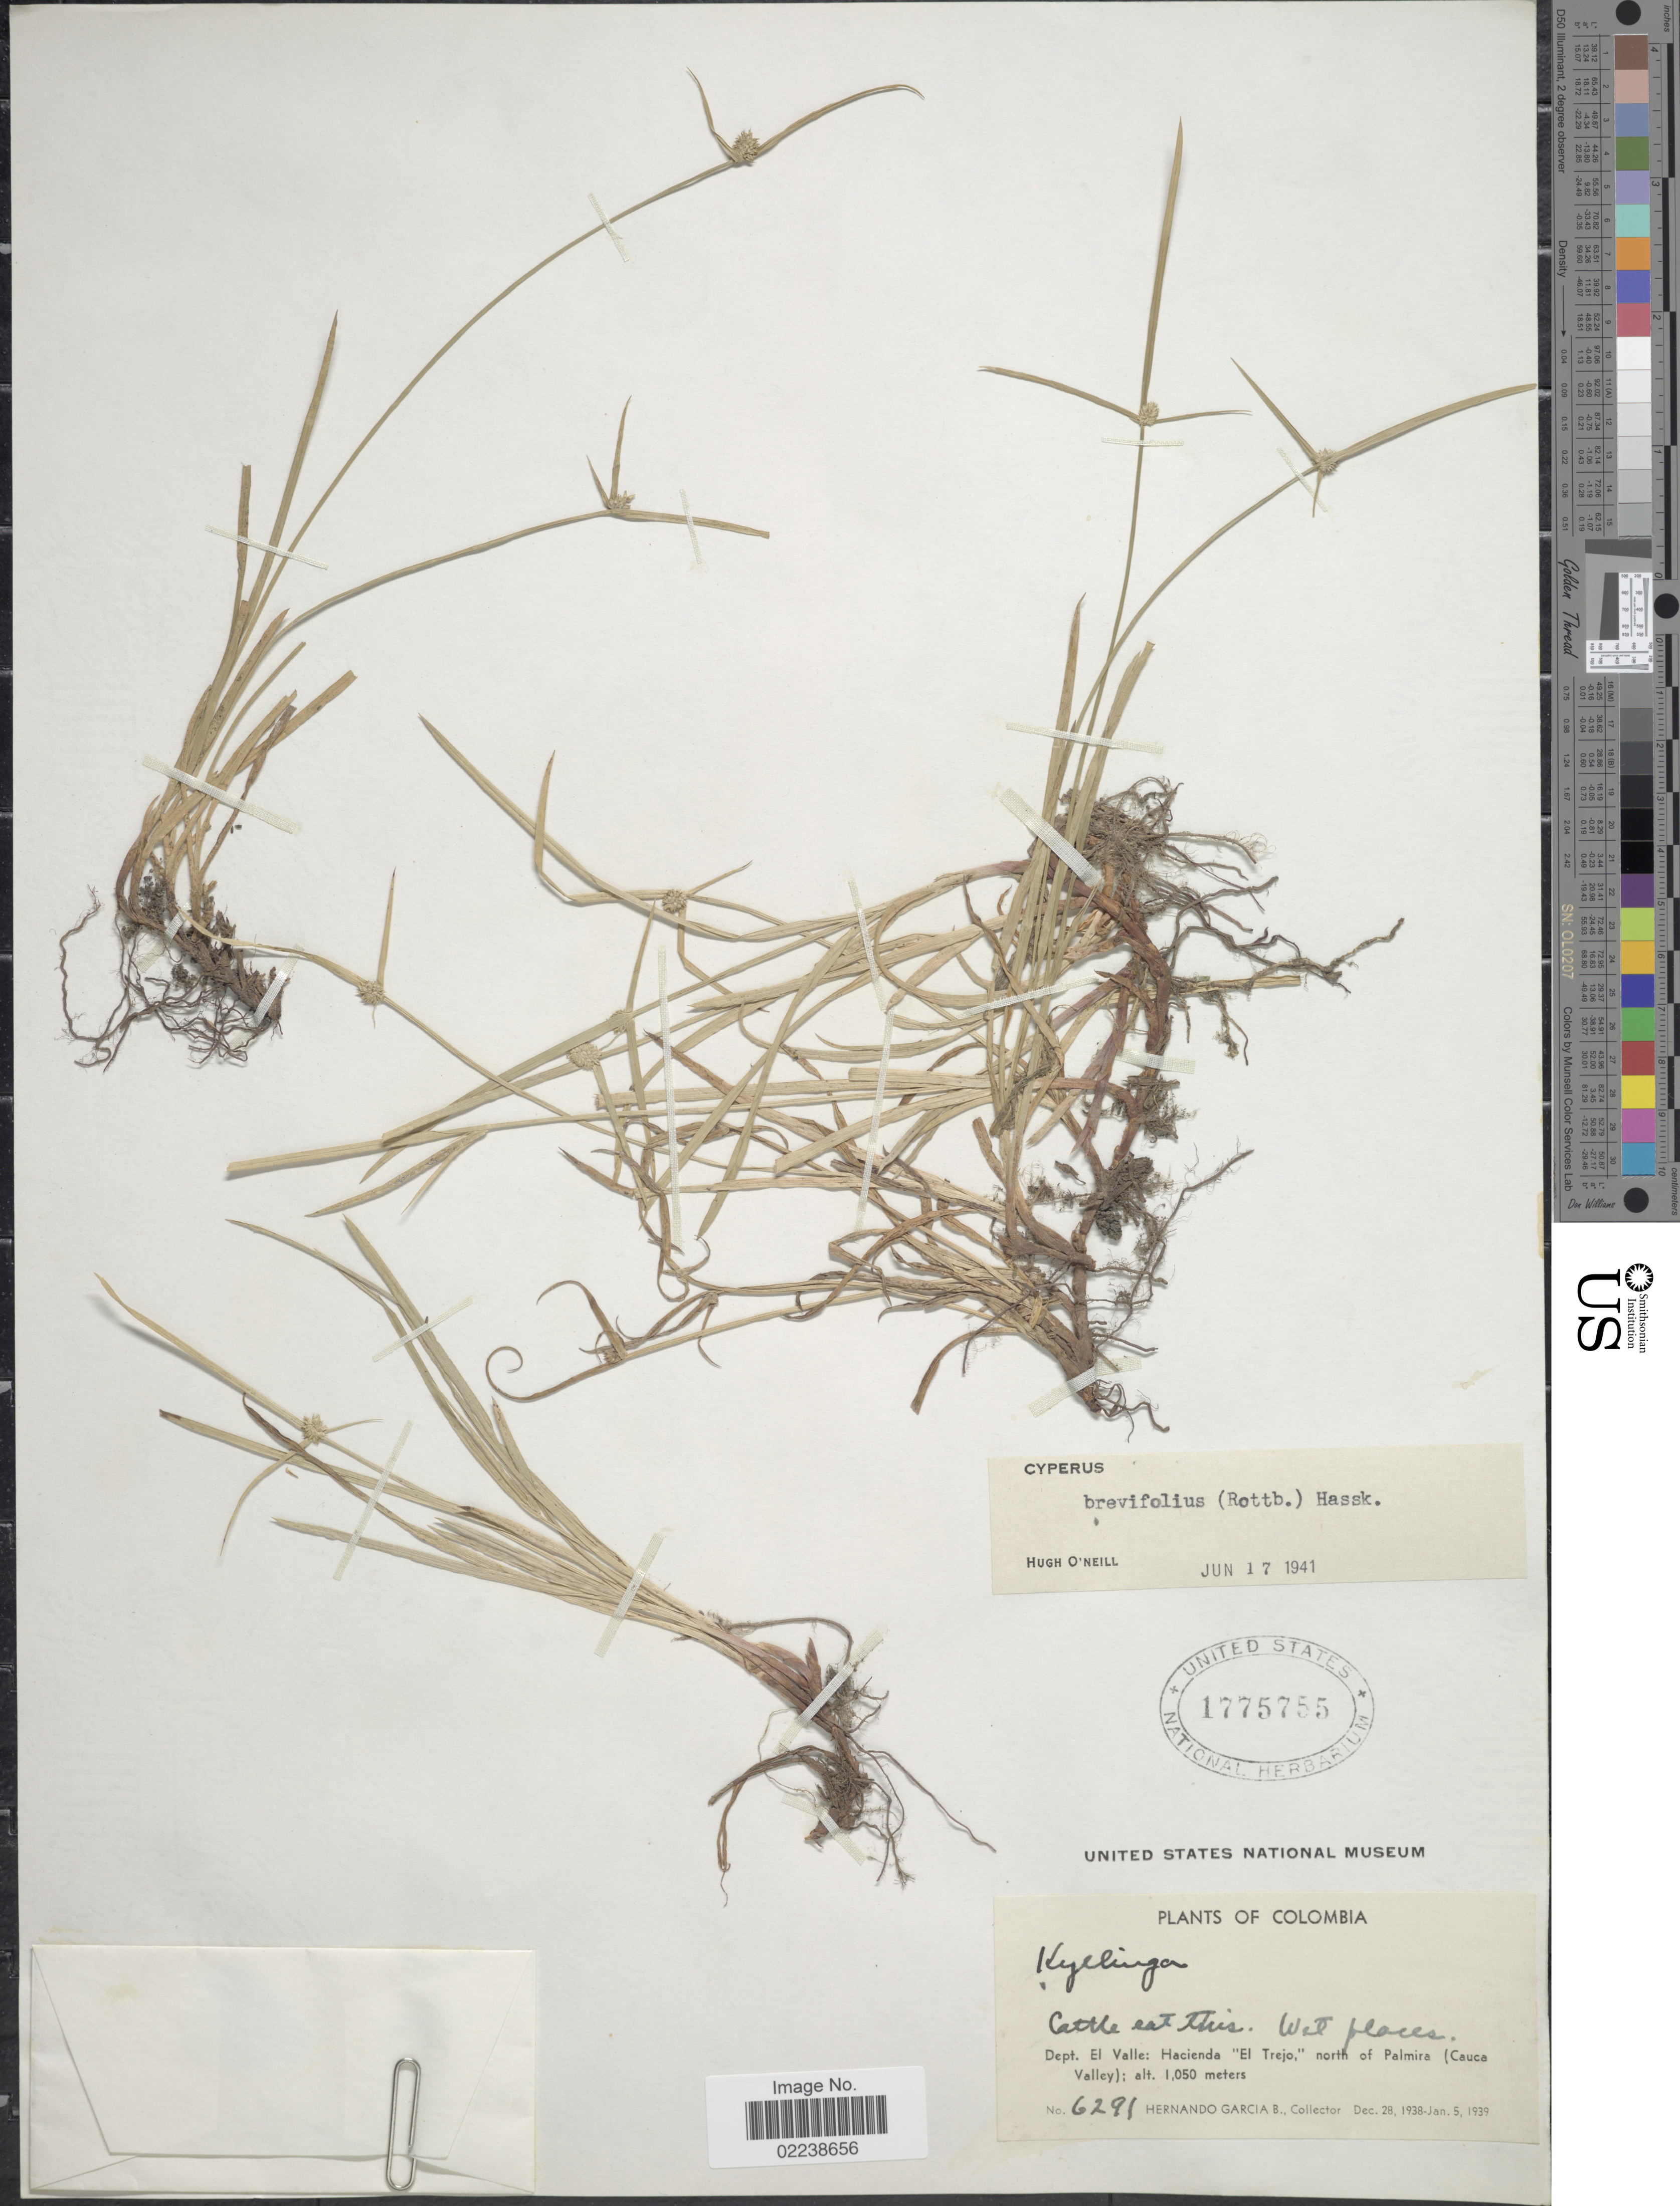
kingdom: Plantae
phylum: Tracheophyta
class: Liliopsida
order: Poales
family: Cyperaceae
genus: Cyperus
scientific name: Cyperus brevifolius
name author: (Rottb.) Hassk.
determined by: Strong, M. T., (US), Smithsonian Institution - National Museum of Natural History (UNITED STATES)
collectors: H. García Barriga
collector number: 6291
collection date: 1938-12-28/1939-01-05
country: Colombia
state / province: Valle del Cauca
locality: Hacienda "El Trejo", north of Palmira (Cauca Valley)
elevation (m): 1050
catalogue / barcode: US 1775755